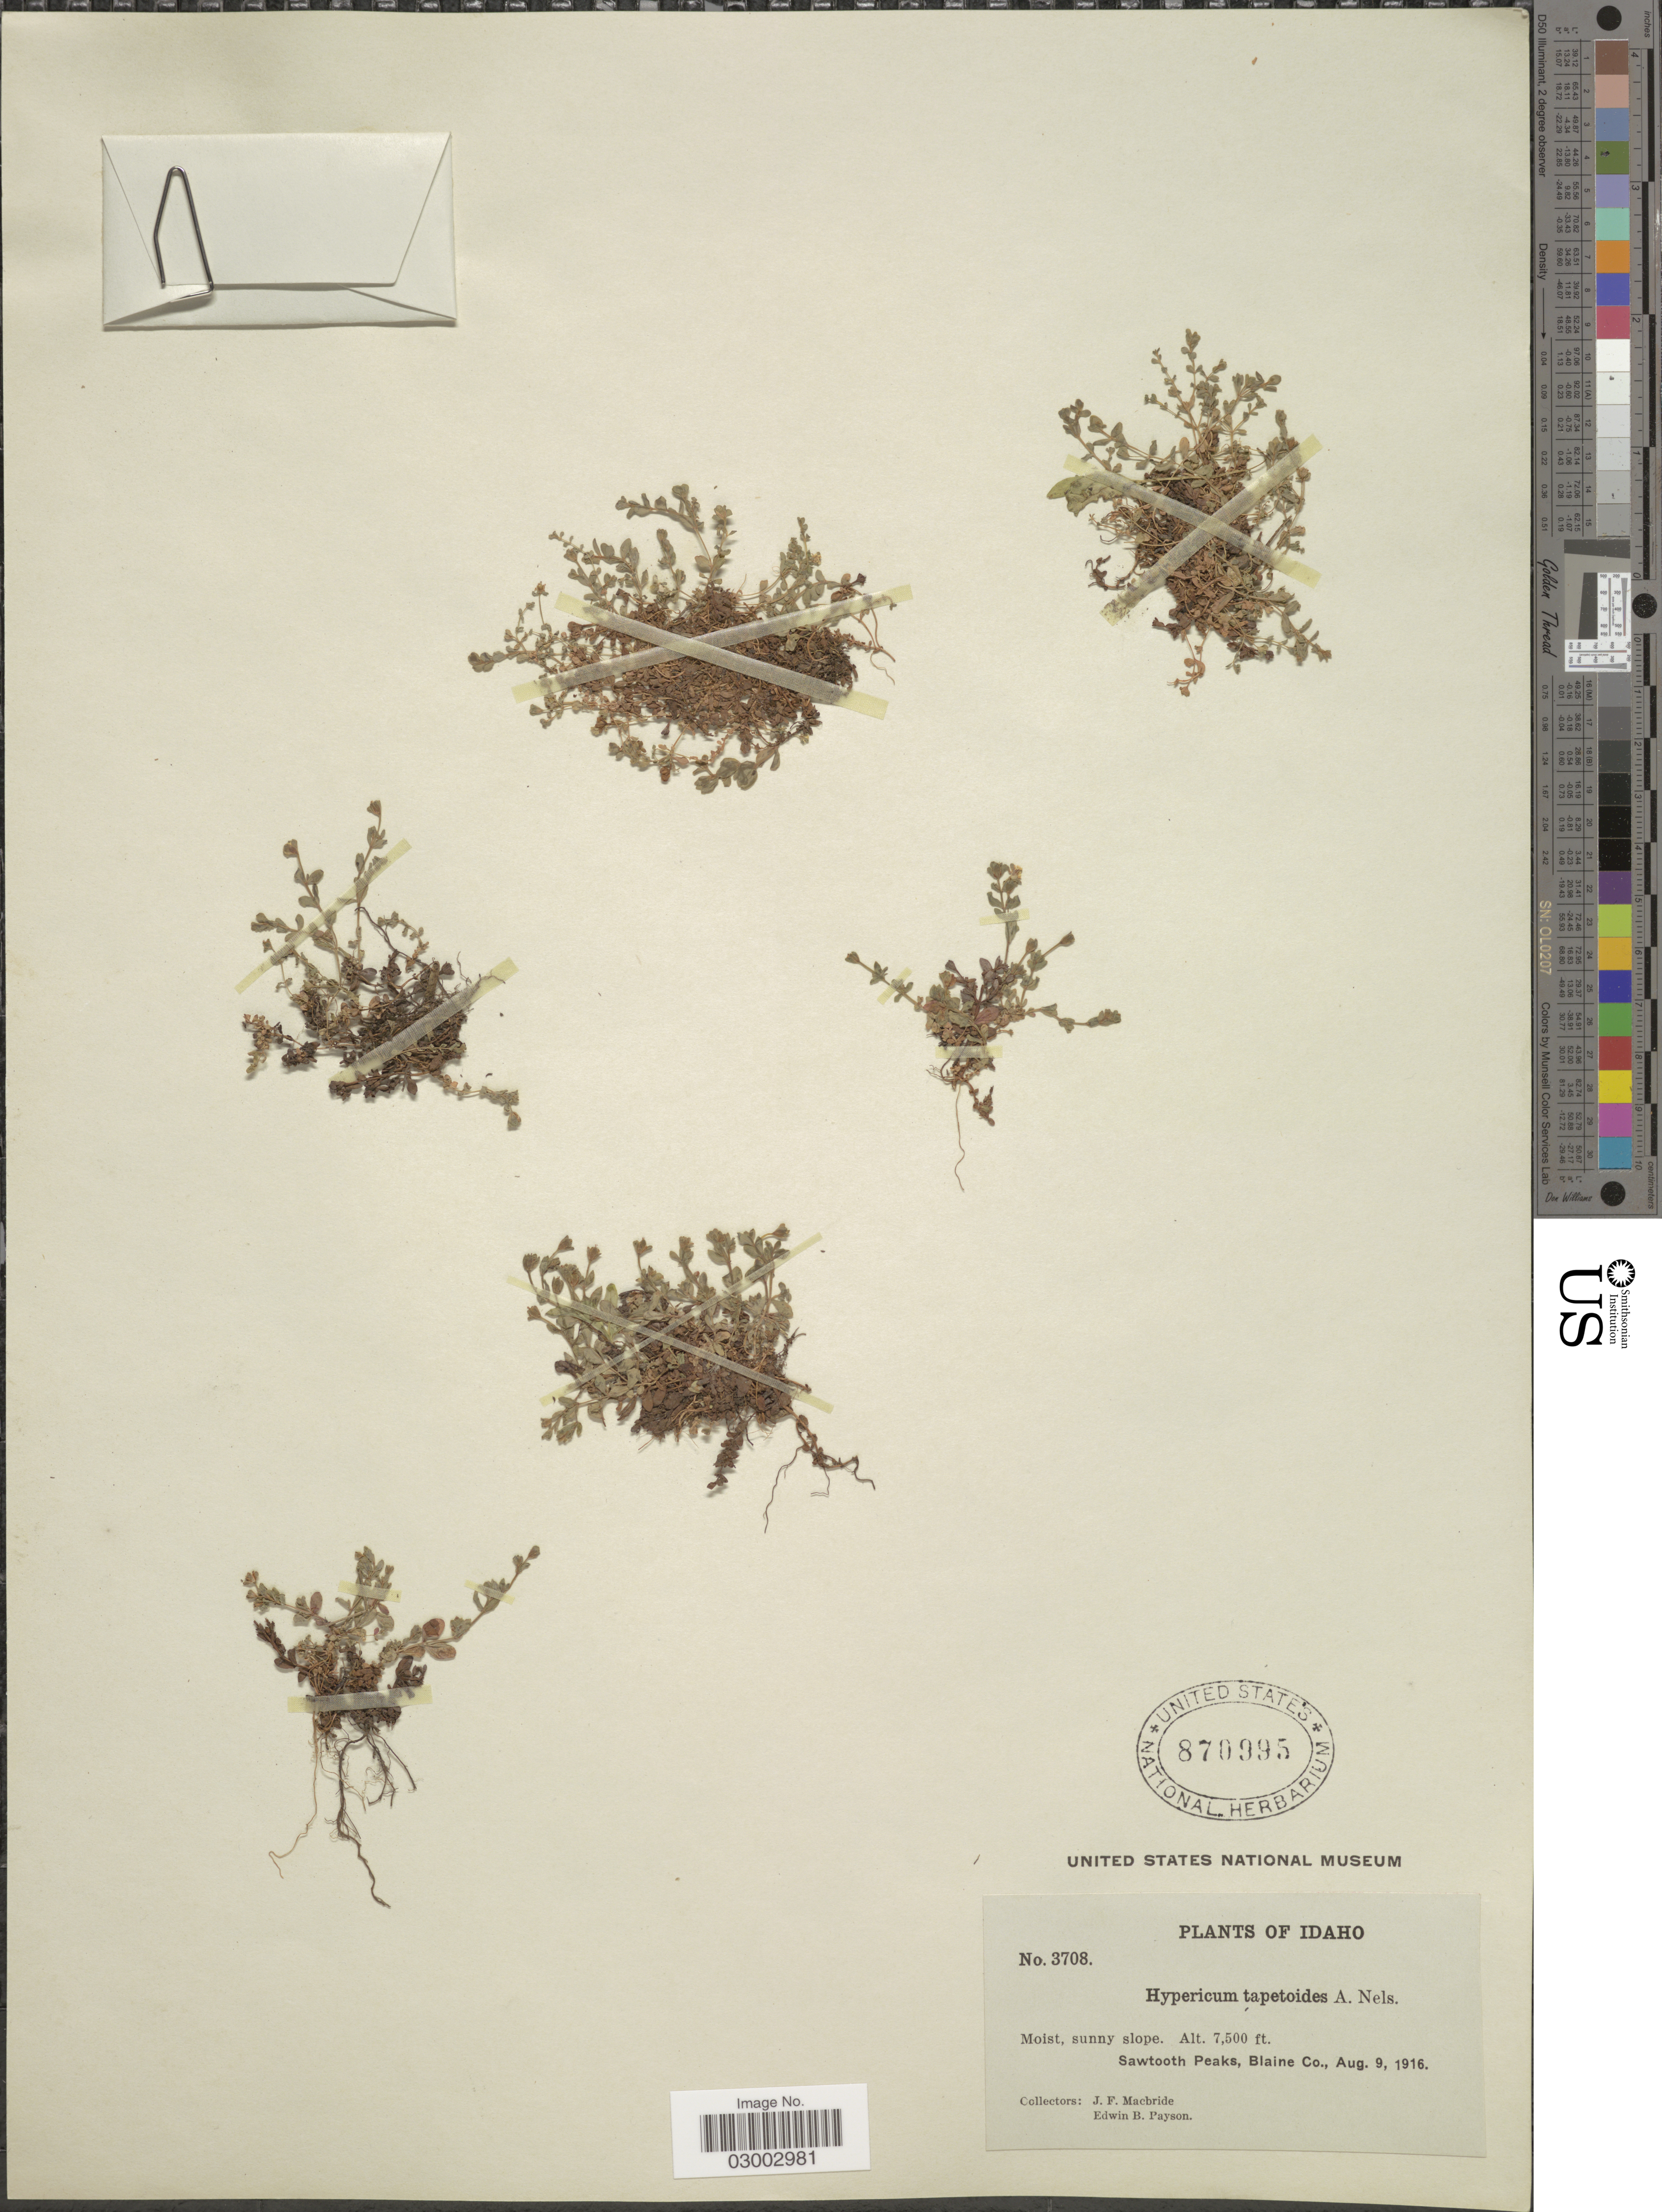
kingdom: Plantae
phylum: Tracheophyta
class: Magnoliopsida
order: Malpighiales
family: Hypericaceae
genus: Hypericum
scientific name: Hypericum tapetoides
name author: A. Nelson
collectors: J. F. Macbride & E. B. Payson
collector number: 3708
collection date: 1916-08-09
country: United States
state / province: Idaho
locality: Sawtooth Peaks, Blaine Co.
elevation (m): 2286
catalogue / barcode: US 870995